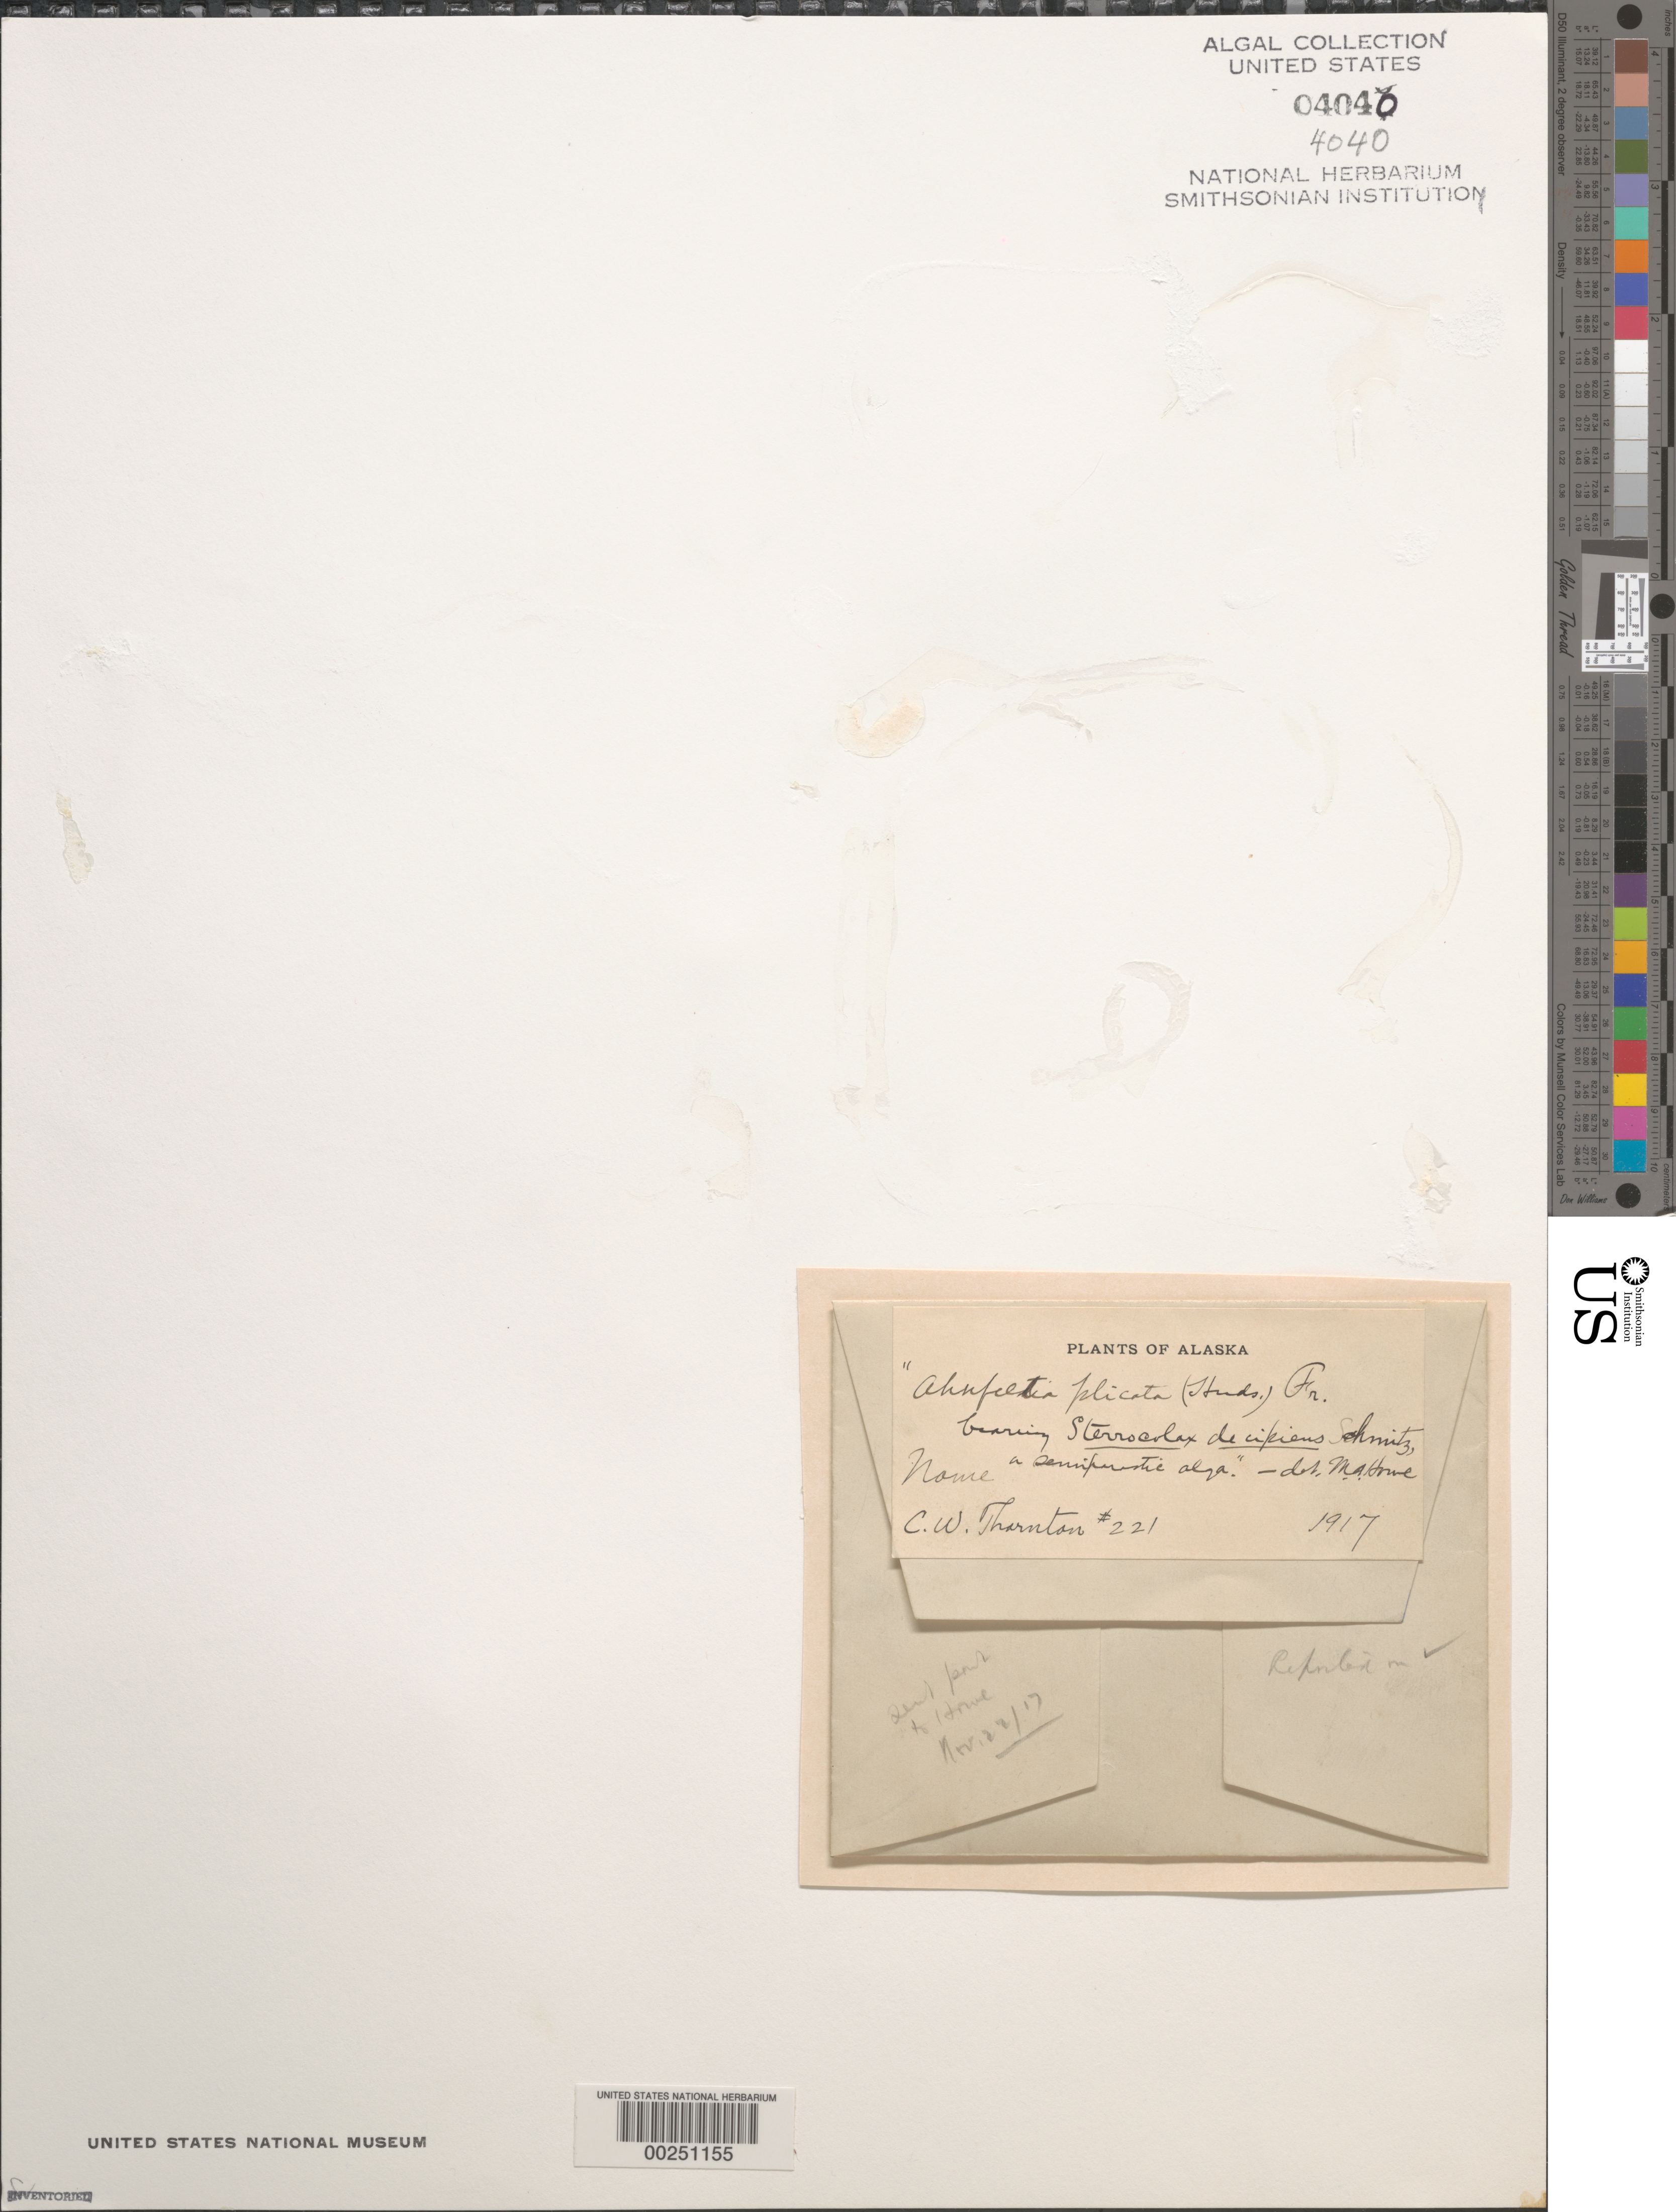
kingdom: Plantae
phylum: Rhodophyta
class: Florideophyceae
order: Ahnfeltiales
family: Ahnfeltiaceae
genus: Ahnfeltia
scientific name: Ahnfeltia plicata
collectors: C. Thornton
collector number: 221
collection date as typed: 1917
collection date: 1917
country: United States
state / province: Alaska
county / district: Nome Division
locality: Nome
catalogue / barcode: US 4040